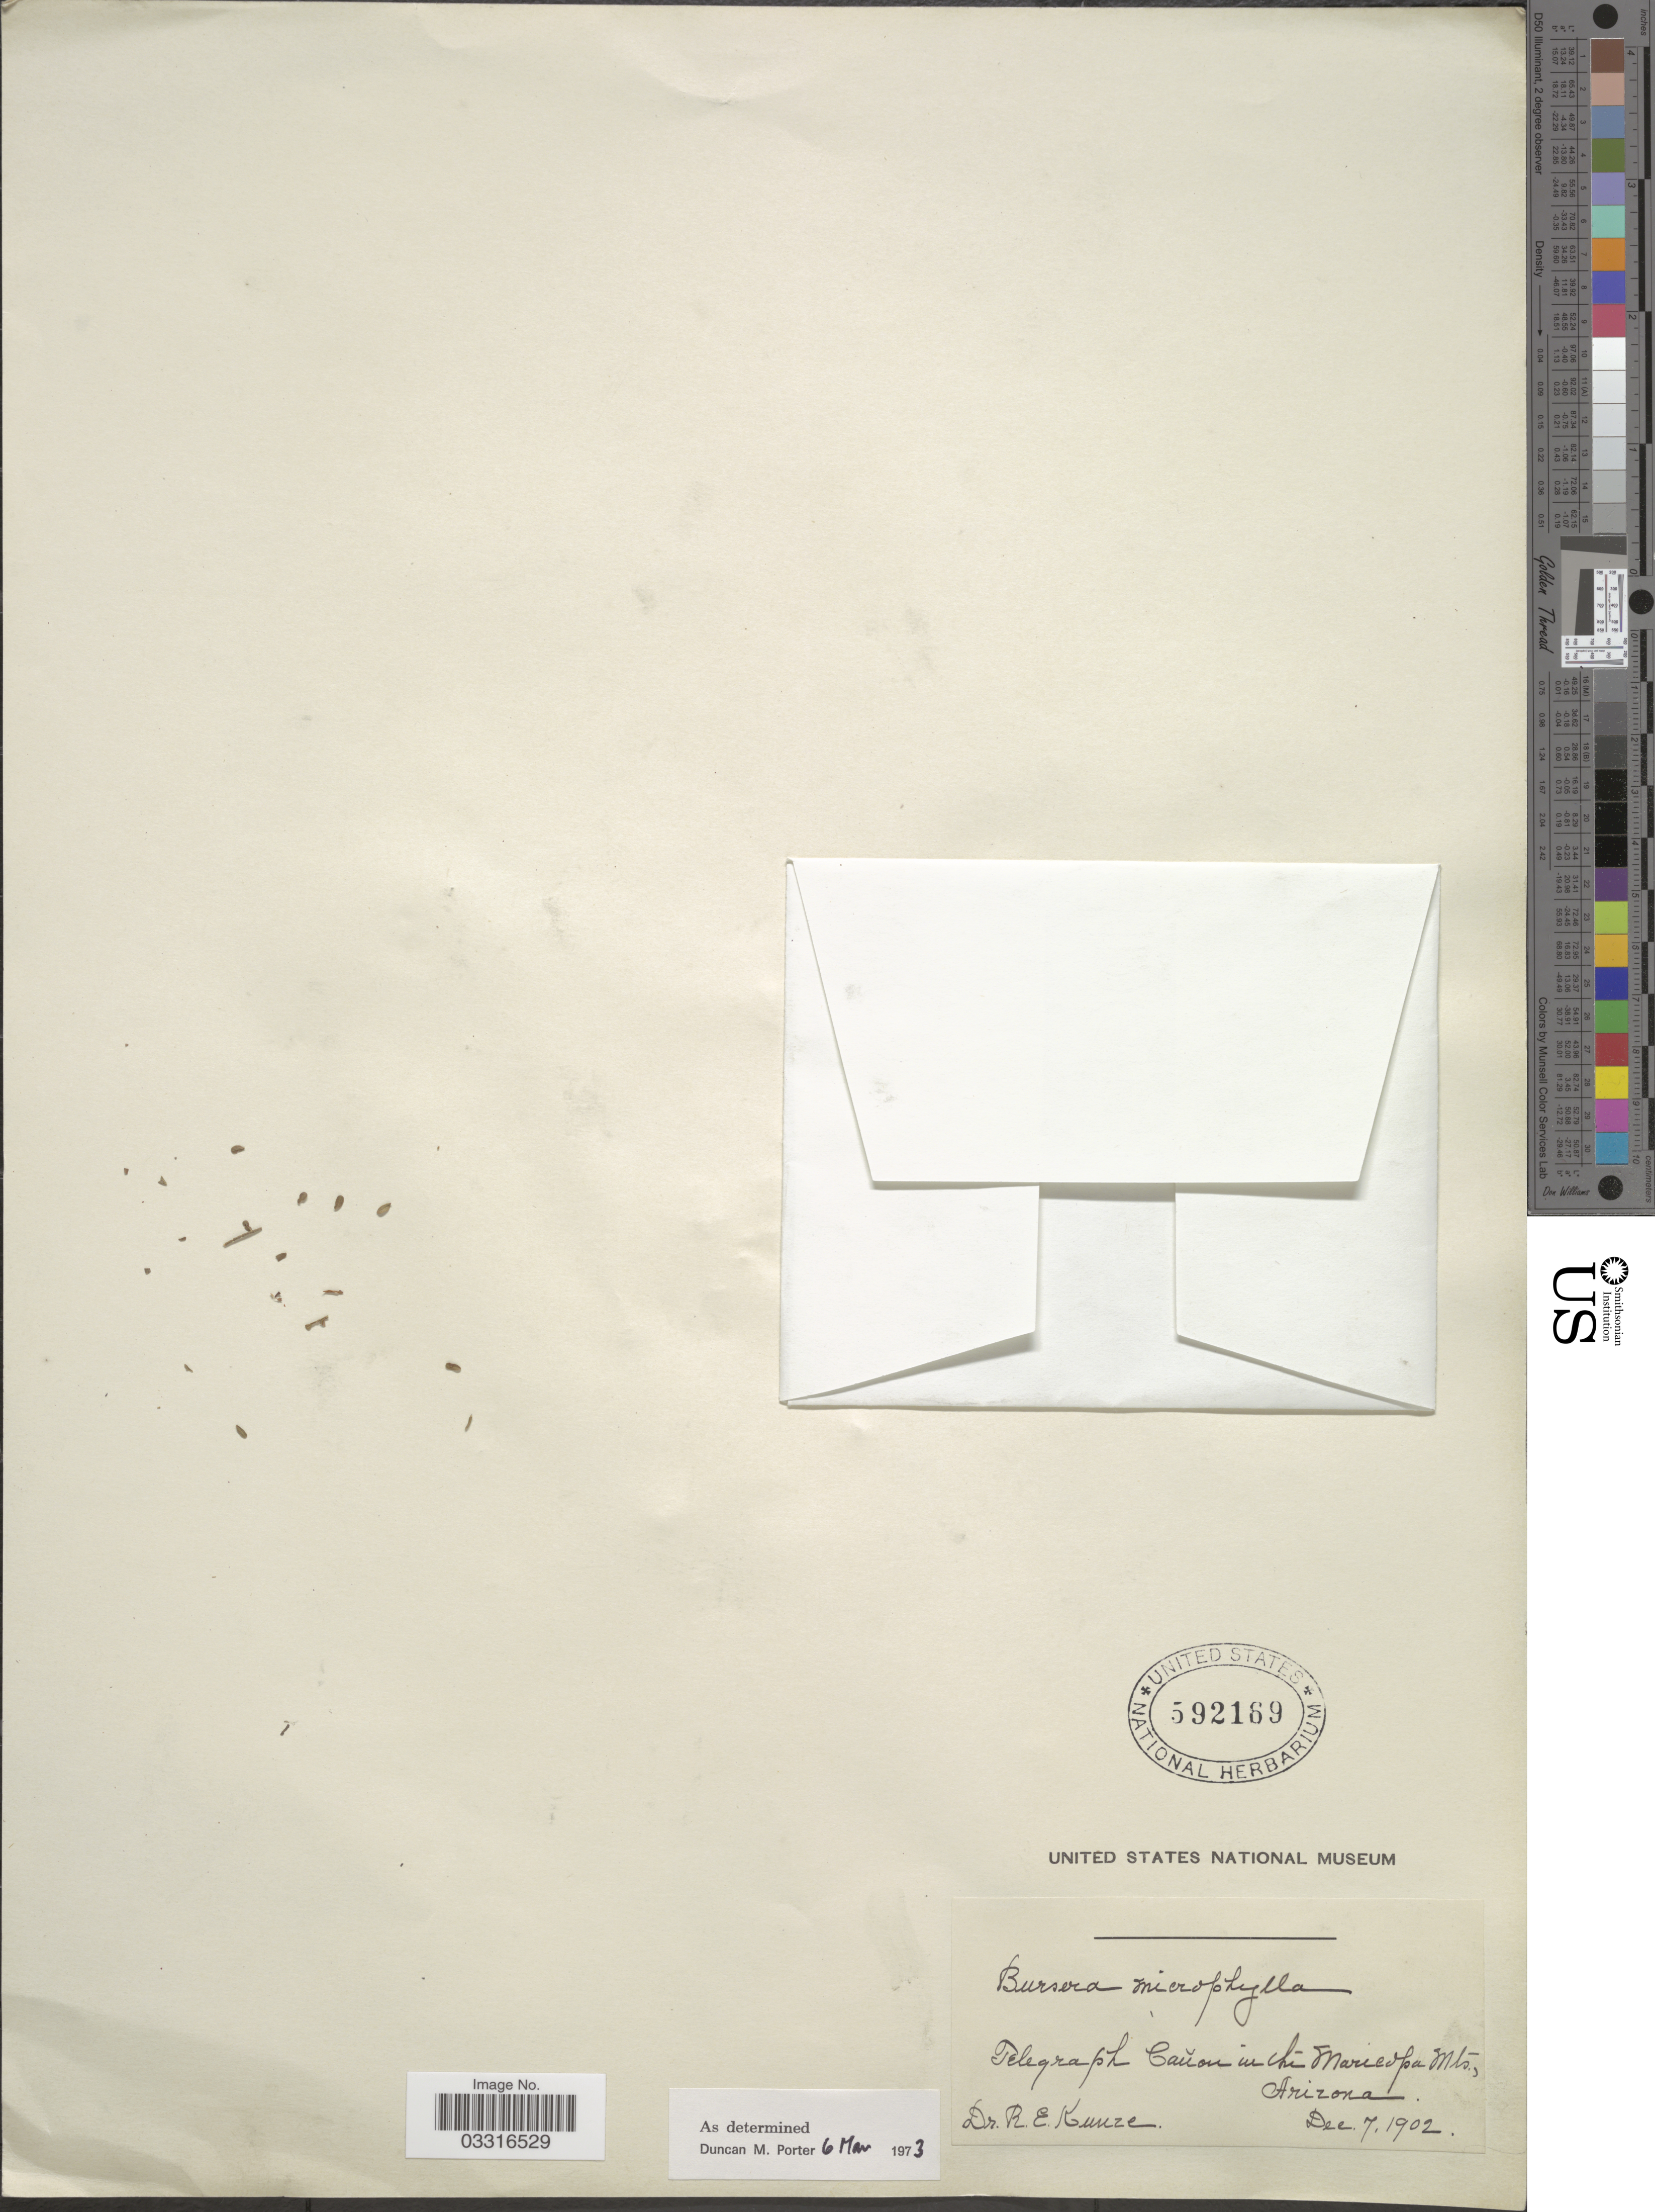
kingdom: Plantae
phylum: Tracheophyta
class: Magnoliopsida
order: Sapindales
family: Burseraceae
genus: Bursera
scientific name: Bursera microphylla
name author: A. Gray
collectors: R. E. Kunze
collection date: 1902-12-07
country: United States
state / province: Arizona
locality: Telegraph Cañon in the Maricopa Mts.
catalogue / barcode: US 592169